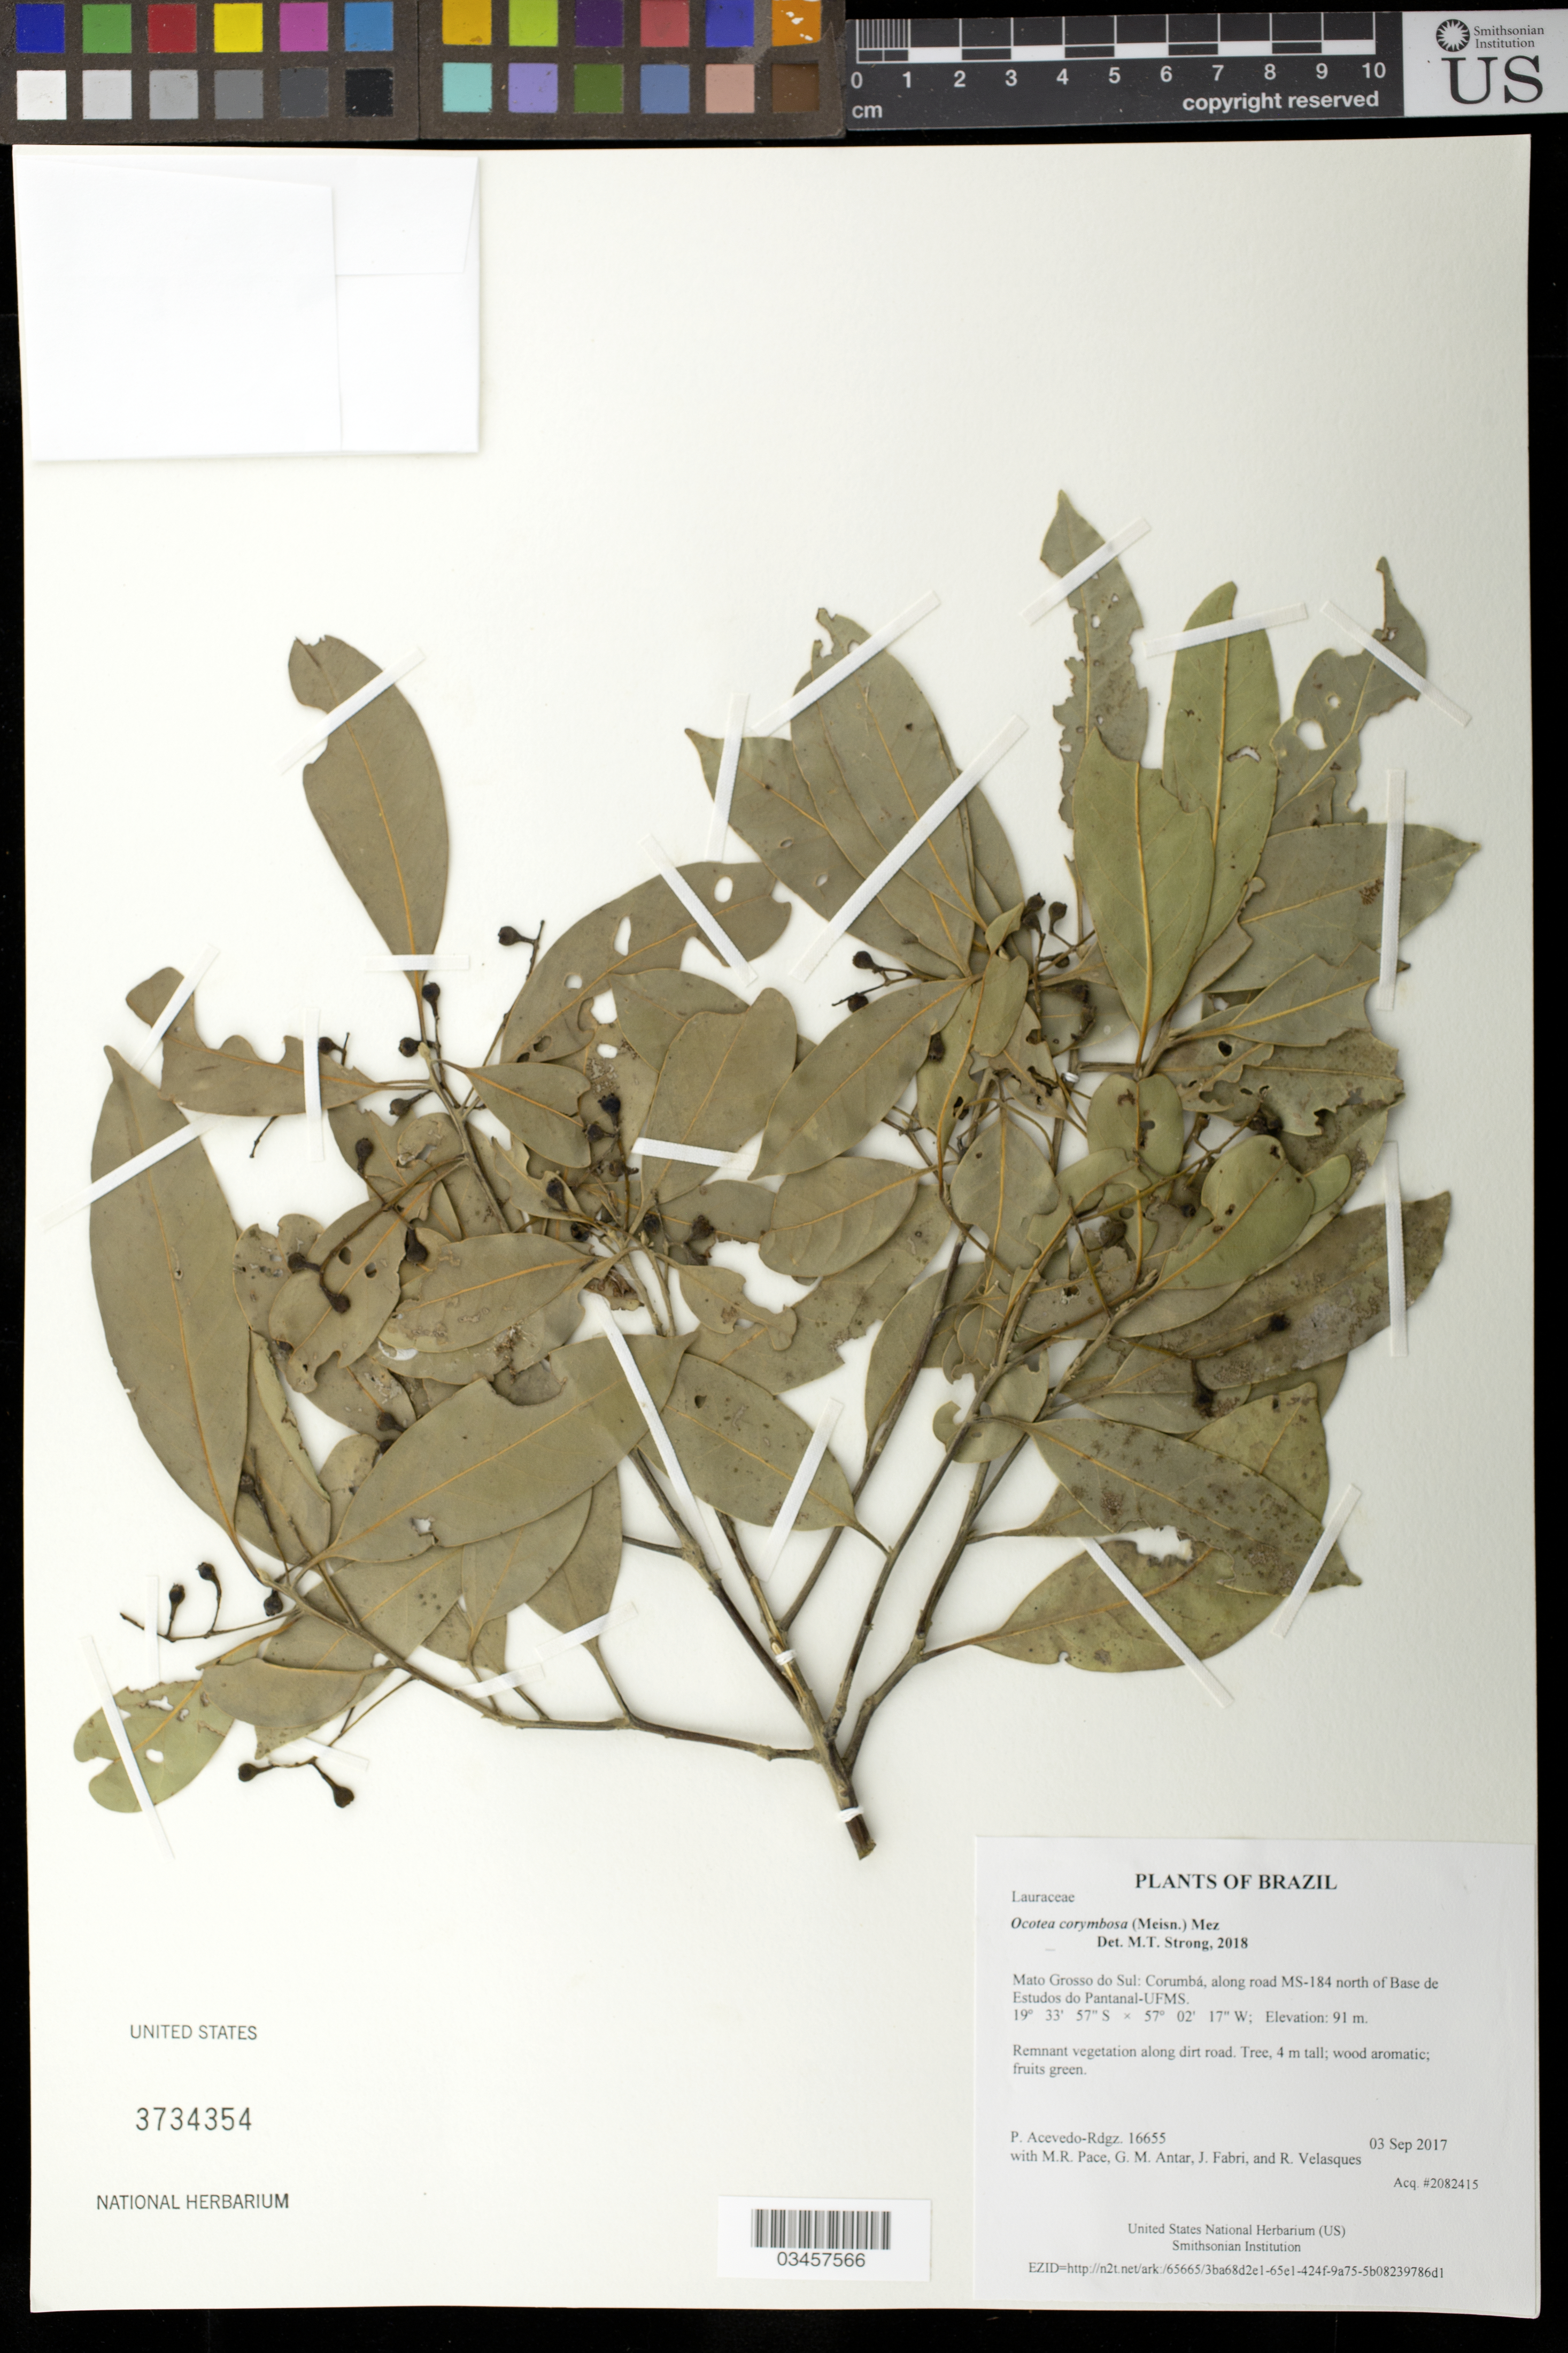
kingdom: Plantae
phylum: Tracheophyta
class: Magnoliopsida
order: Laurales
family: Lauraceae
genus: Ocotea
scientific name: Ocotea corymbosa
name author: (Meisn.) Mez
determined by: Strong, Mark T., (BOT), Smithsonian Institution - National Museum of Natural History (UNITED STATES)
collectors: P. Acevedo-Rodr., M. R. Pace, G. M. Antar, J. Fabri & R. Velasques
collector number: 16655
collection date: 2017-09-03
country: Brazil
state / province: Mato Grosso do Sul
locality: Corumbá, along road MS-184 north of Base de Estudos do Pantanal-UFMS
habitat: Remnant vegetation along dirt road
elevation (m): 91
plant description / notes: US, NY, MO, K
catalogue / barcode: US 3734354